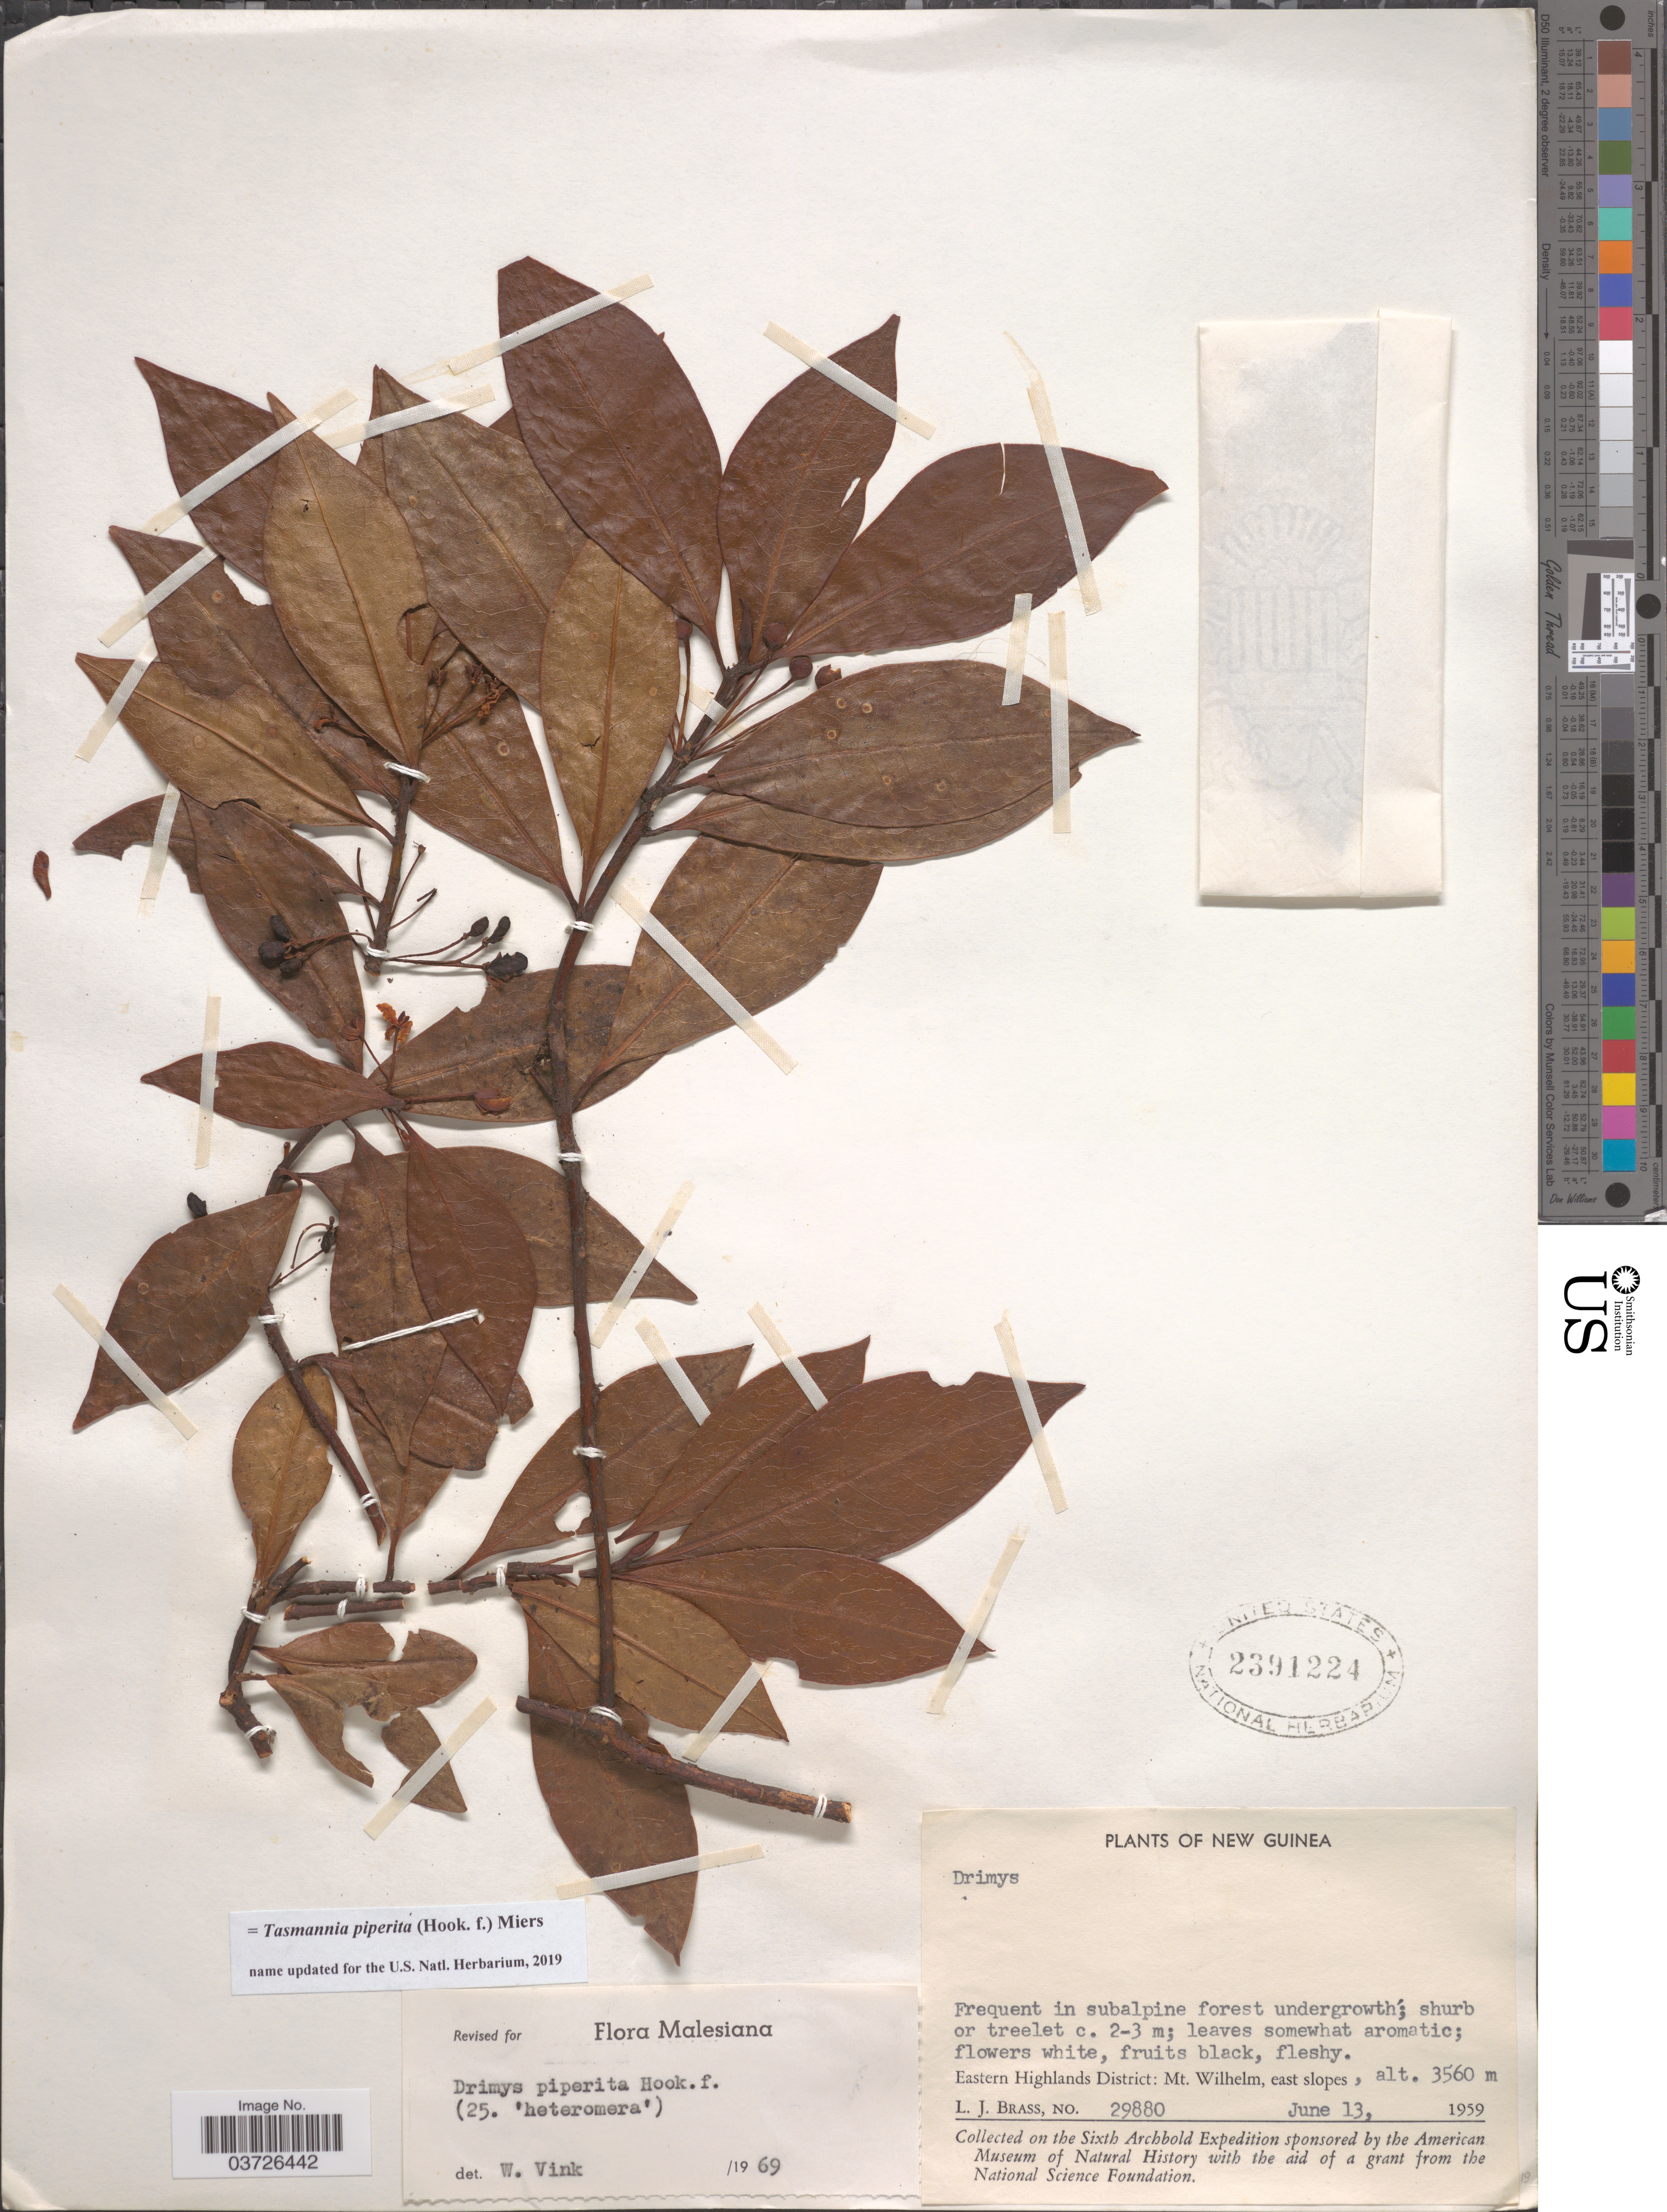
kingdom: Plantae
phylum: Tracheophyta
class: Magnoliopsida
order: Canellales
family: Winteraceae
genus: Tasmannia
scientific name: Tasmannia piperita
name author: (Hook. f.) Miers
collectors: L. J. Brass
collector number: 29880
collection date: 1959-06-13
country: Papua New Guinea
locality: New Guinea. Eastern Highlands District: Mt. Wilhelm, east slopes.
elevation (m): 3560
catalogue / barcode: US 2391224